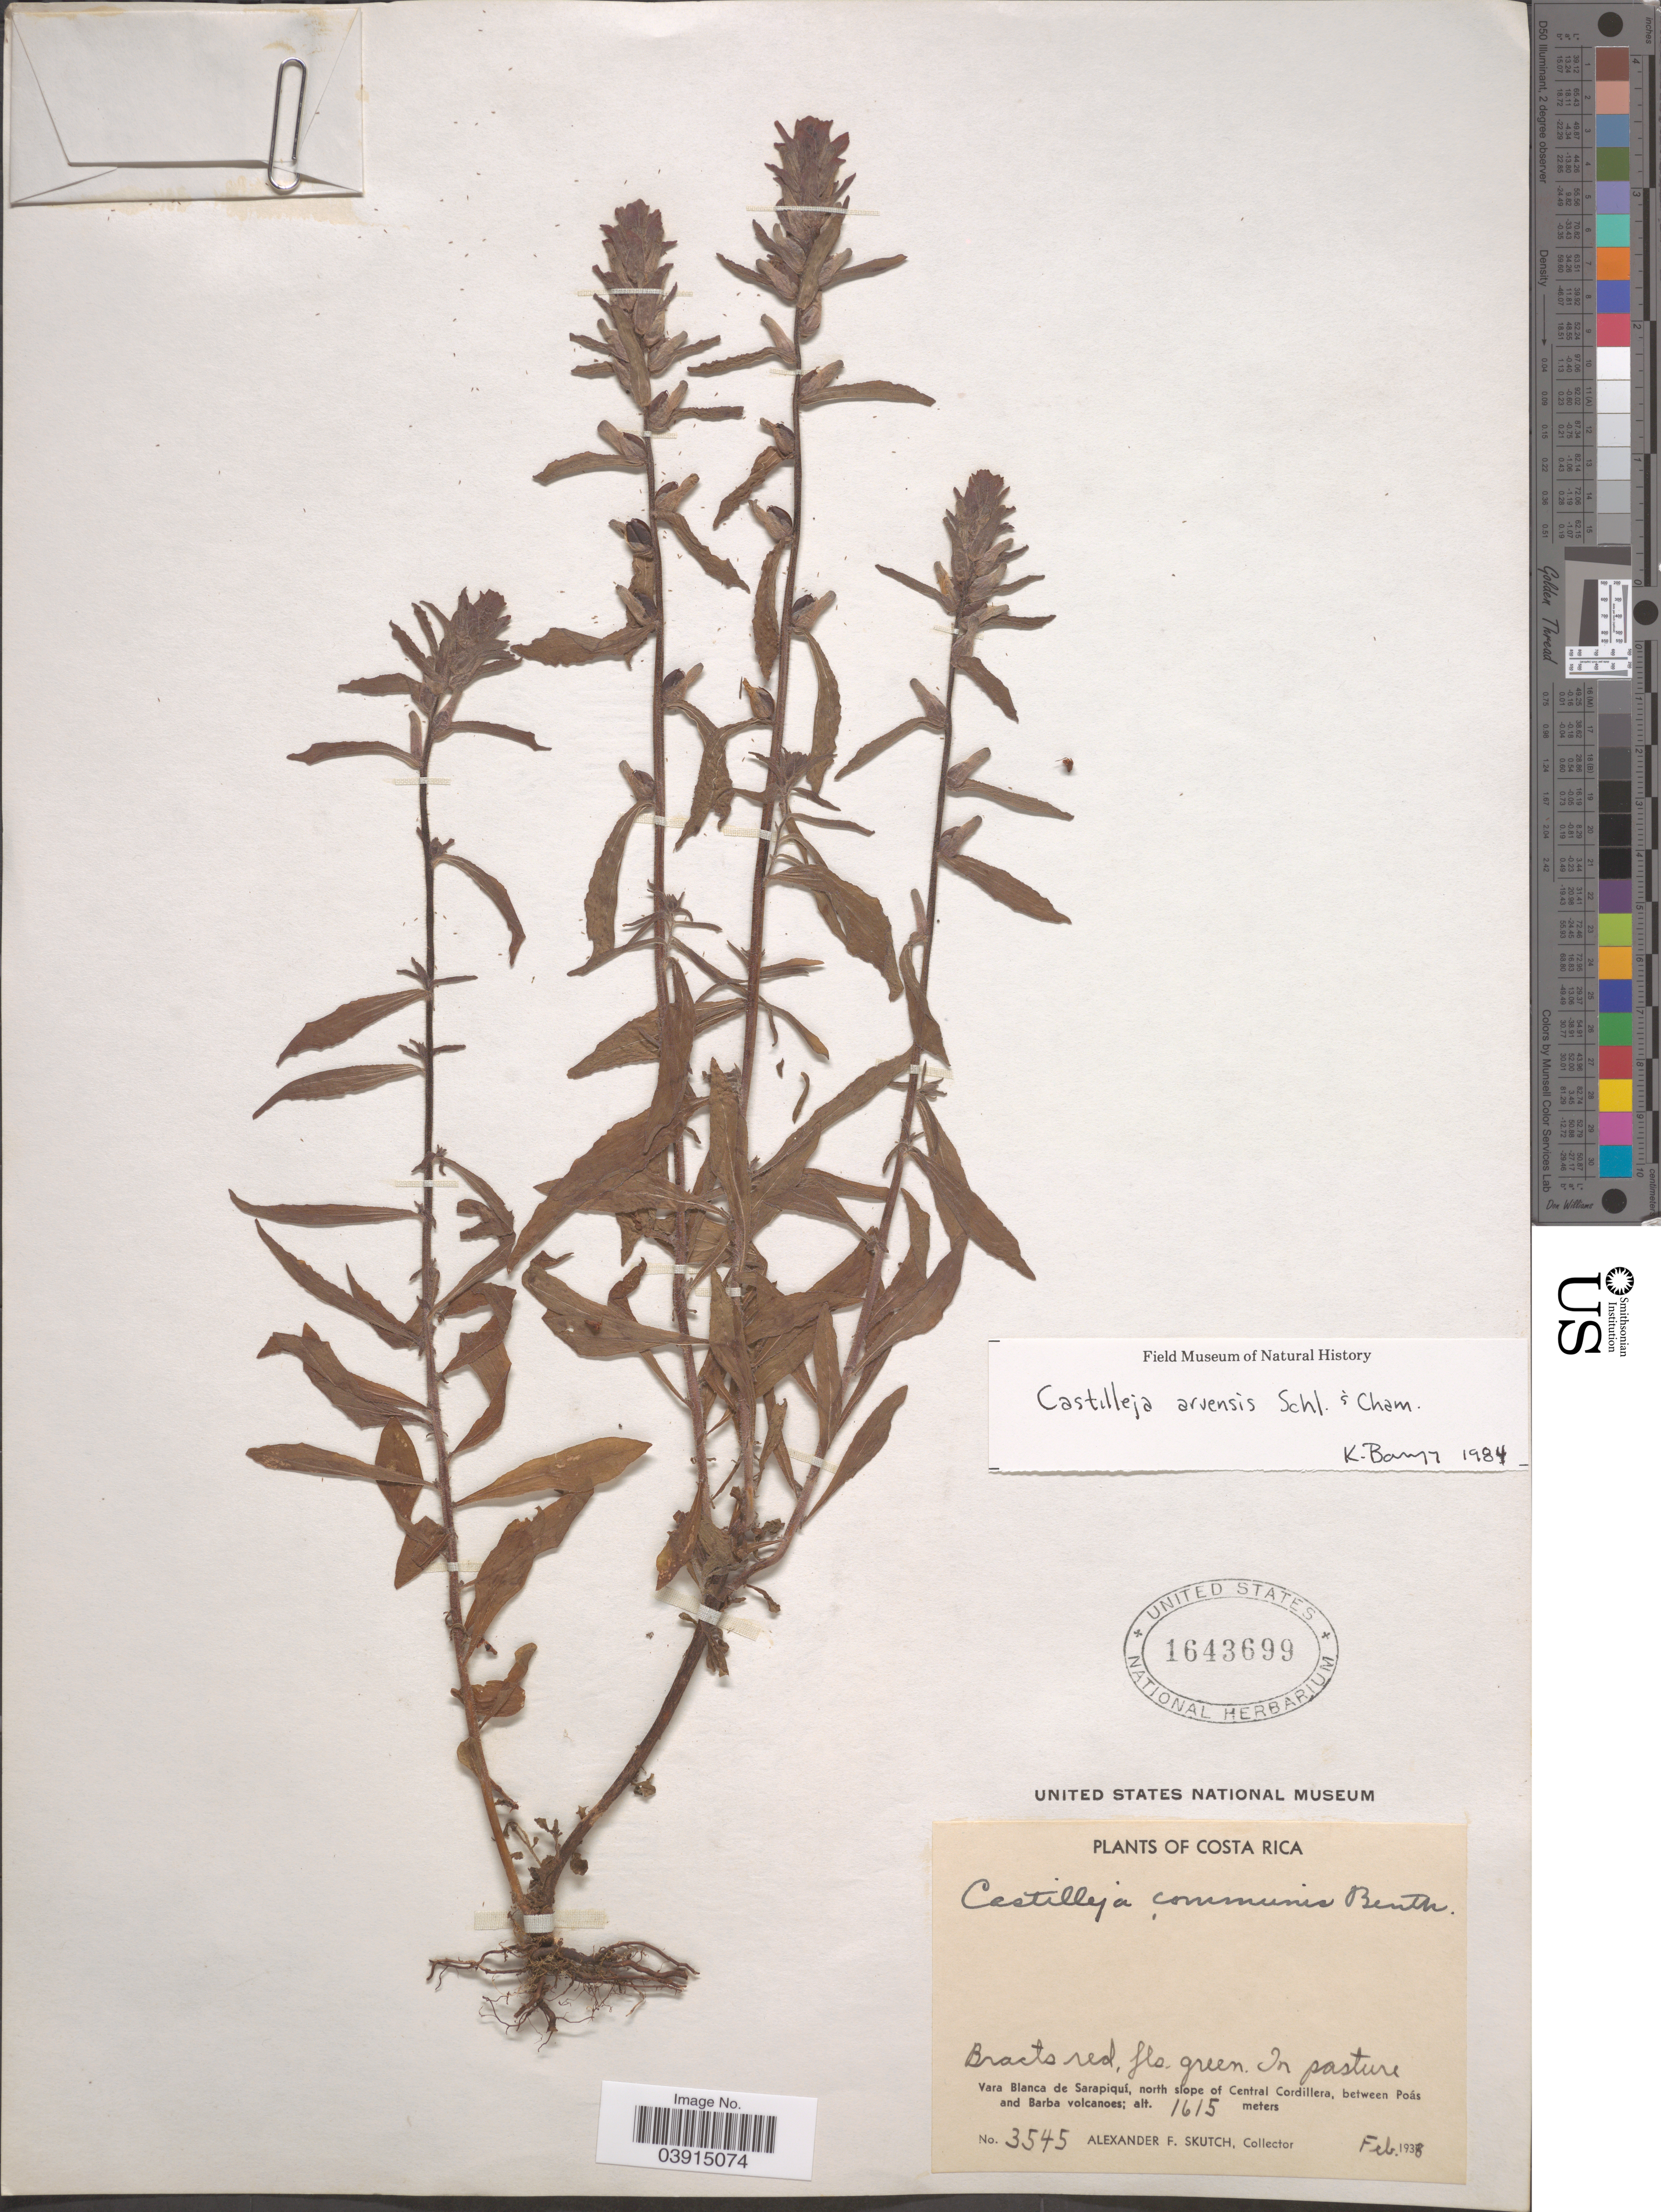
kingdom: Plantae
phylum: Tracheophyta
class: Magnoliopsida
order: Lamiales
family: Orobanchaceae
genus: Castilleja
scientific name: Castilleja arvensis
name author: Schltdl. & Cham.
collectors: A. F. Skutch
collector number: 3545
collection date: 1938-02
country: Costa Rica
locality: Vara Blanca de Sarapiquí, north slope of Central Cordillera, between Póas and Barba volcanoes.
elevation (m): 1615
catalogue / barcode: US 1643699